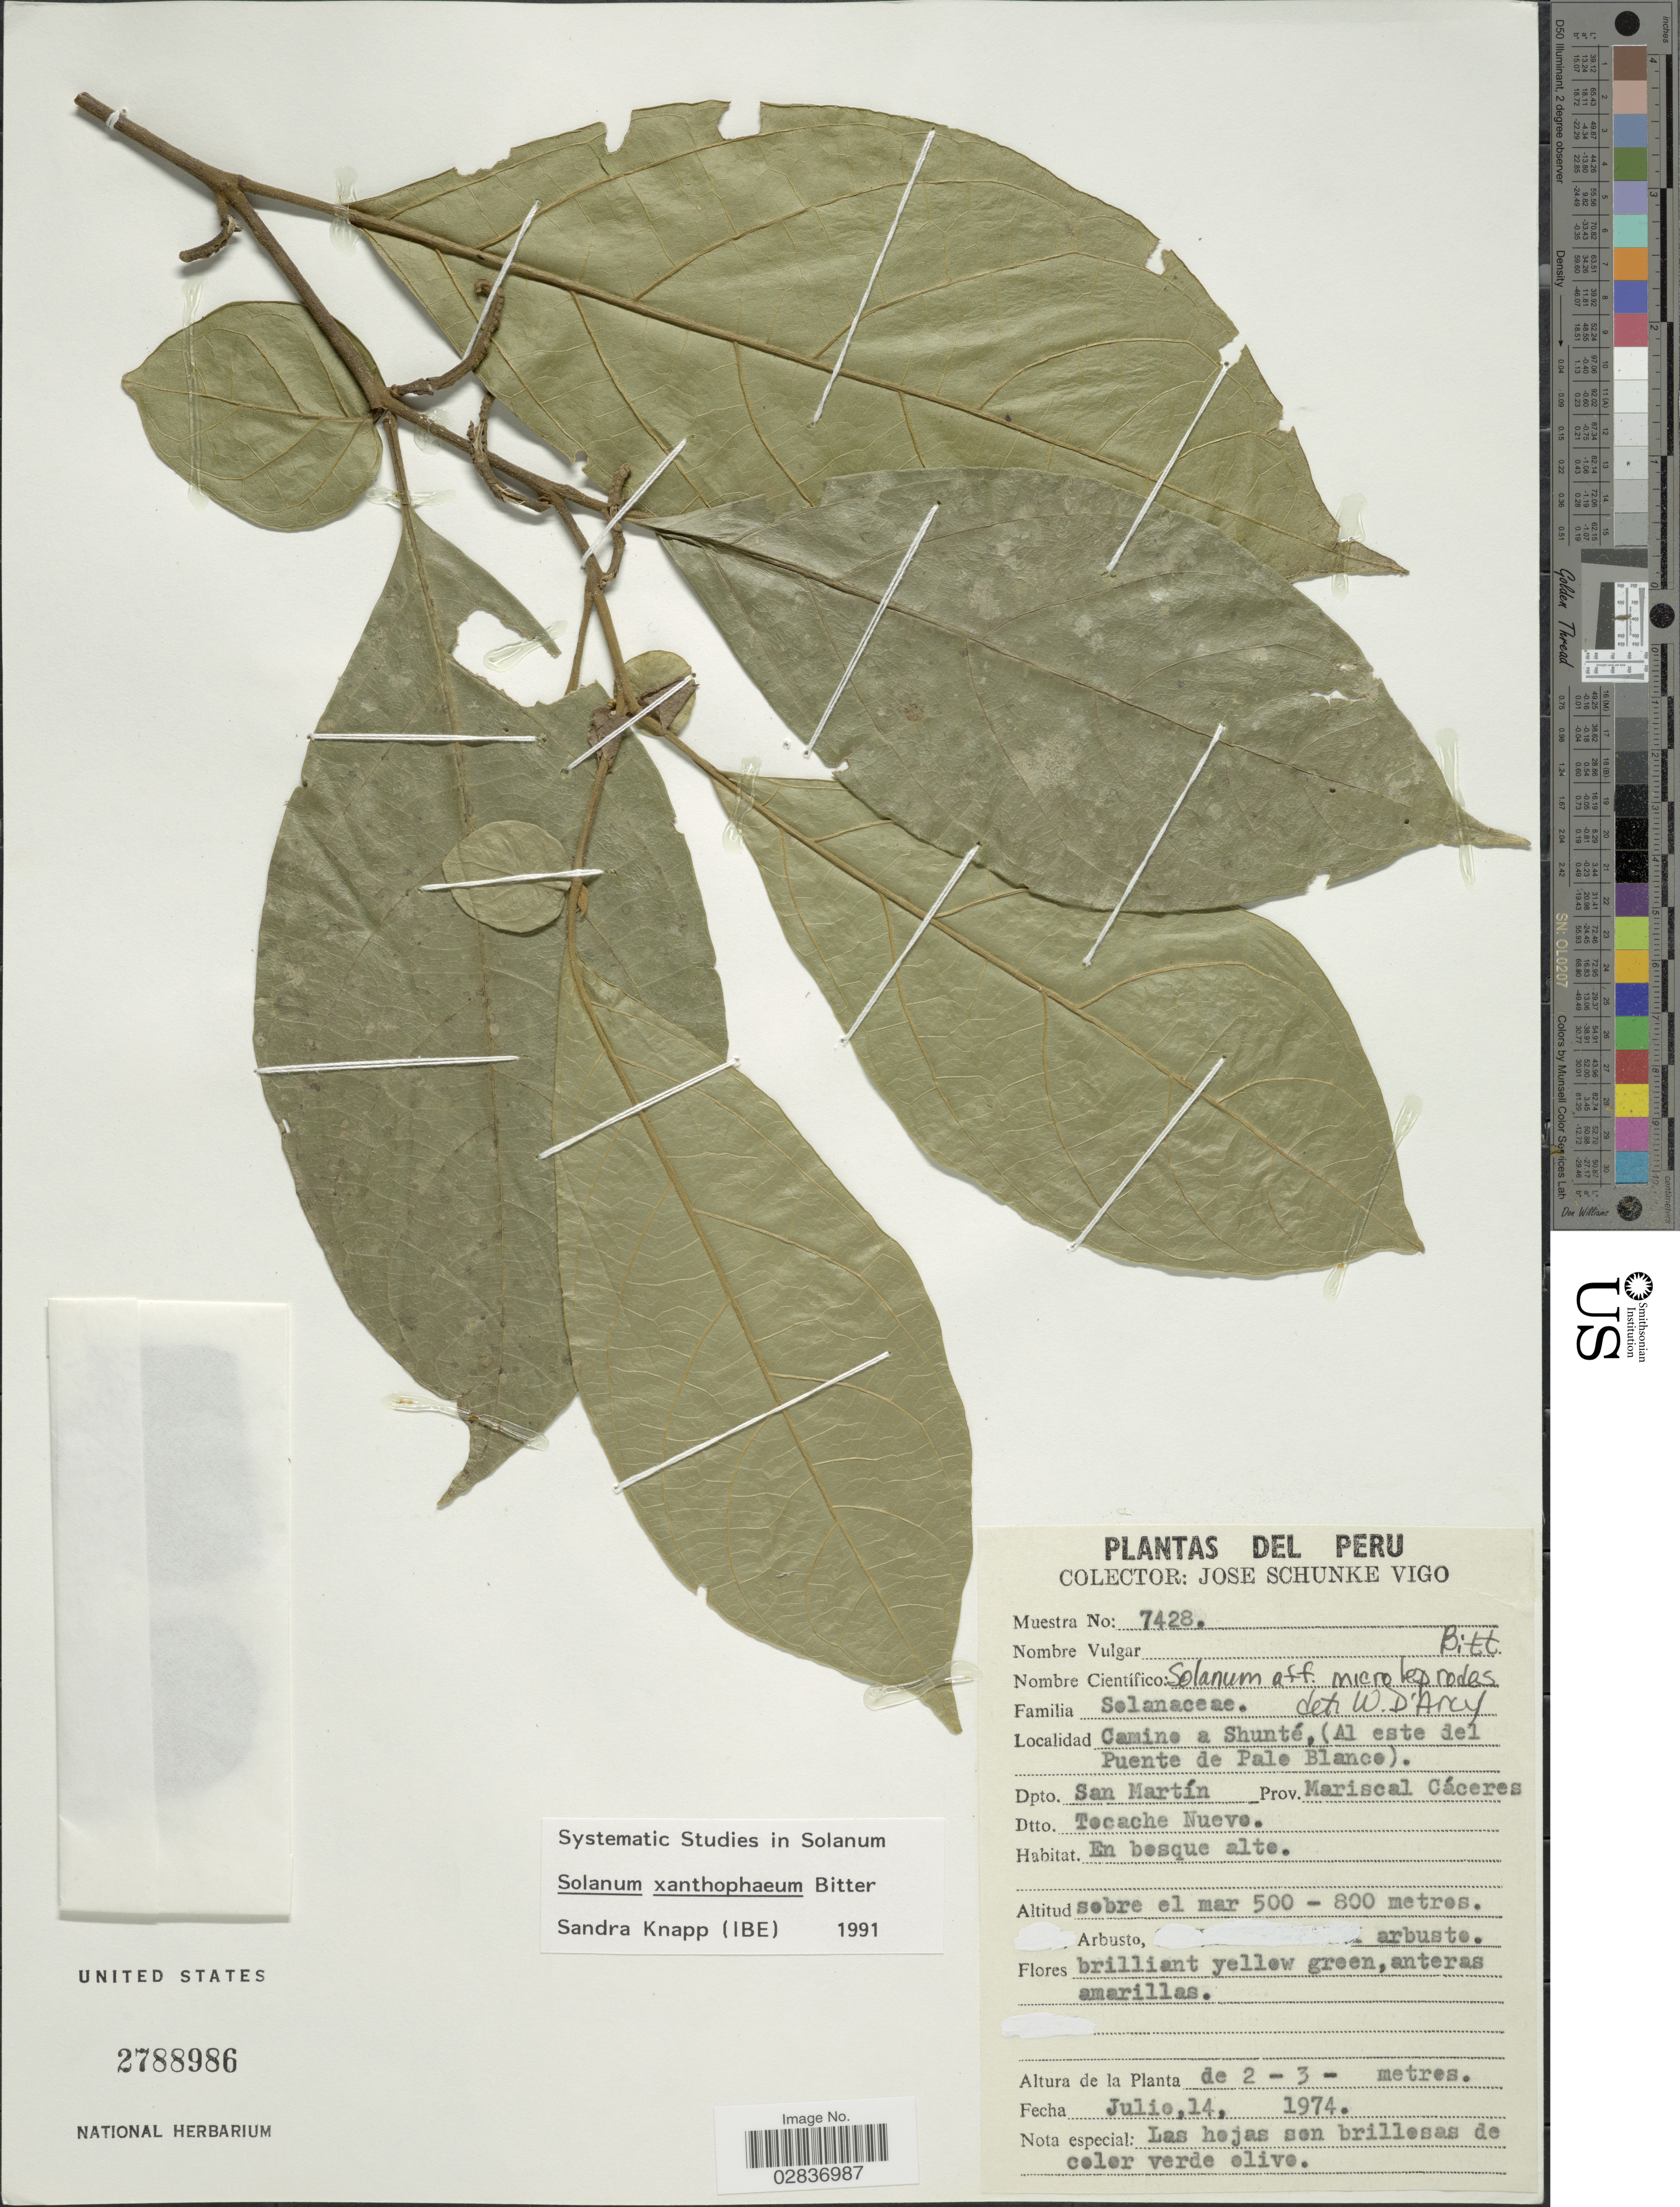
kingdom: Plantae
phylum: Tracheophyta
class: Magnoliopsida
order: Solanales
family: Solanaceae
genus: Solanum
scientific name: Solanum xanthophaeum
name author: Bitter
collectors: J. Schunke Vigo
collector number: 7428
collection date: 1974-07-14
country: Peru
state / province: San Martín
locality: Camino a Shunté, (Al este del Puente de Palo Blanco). Dpto. San Martín, Prov. Mariscal Cáceres.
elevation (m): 500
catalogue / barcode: US 2788986